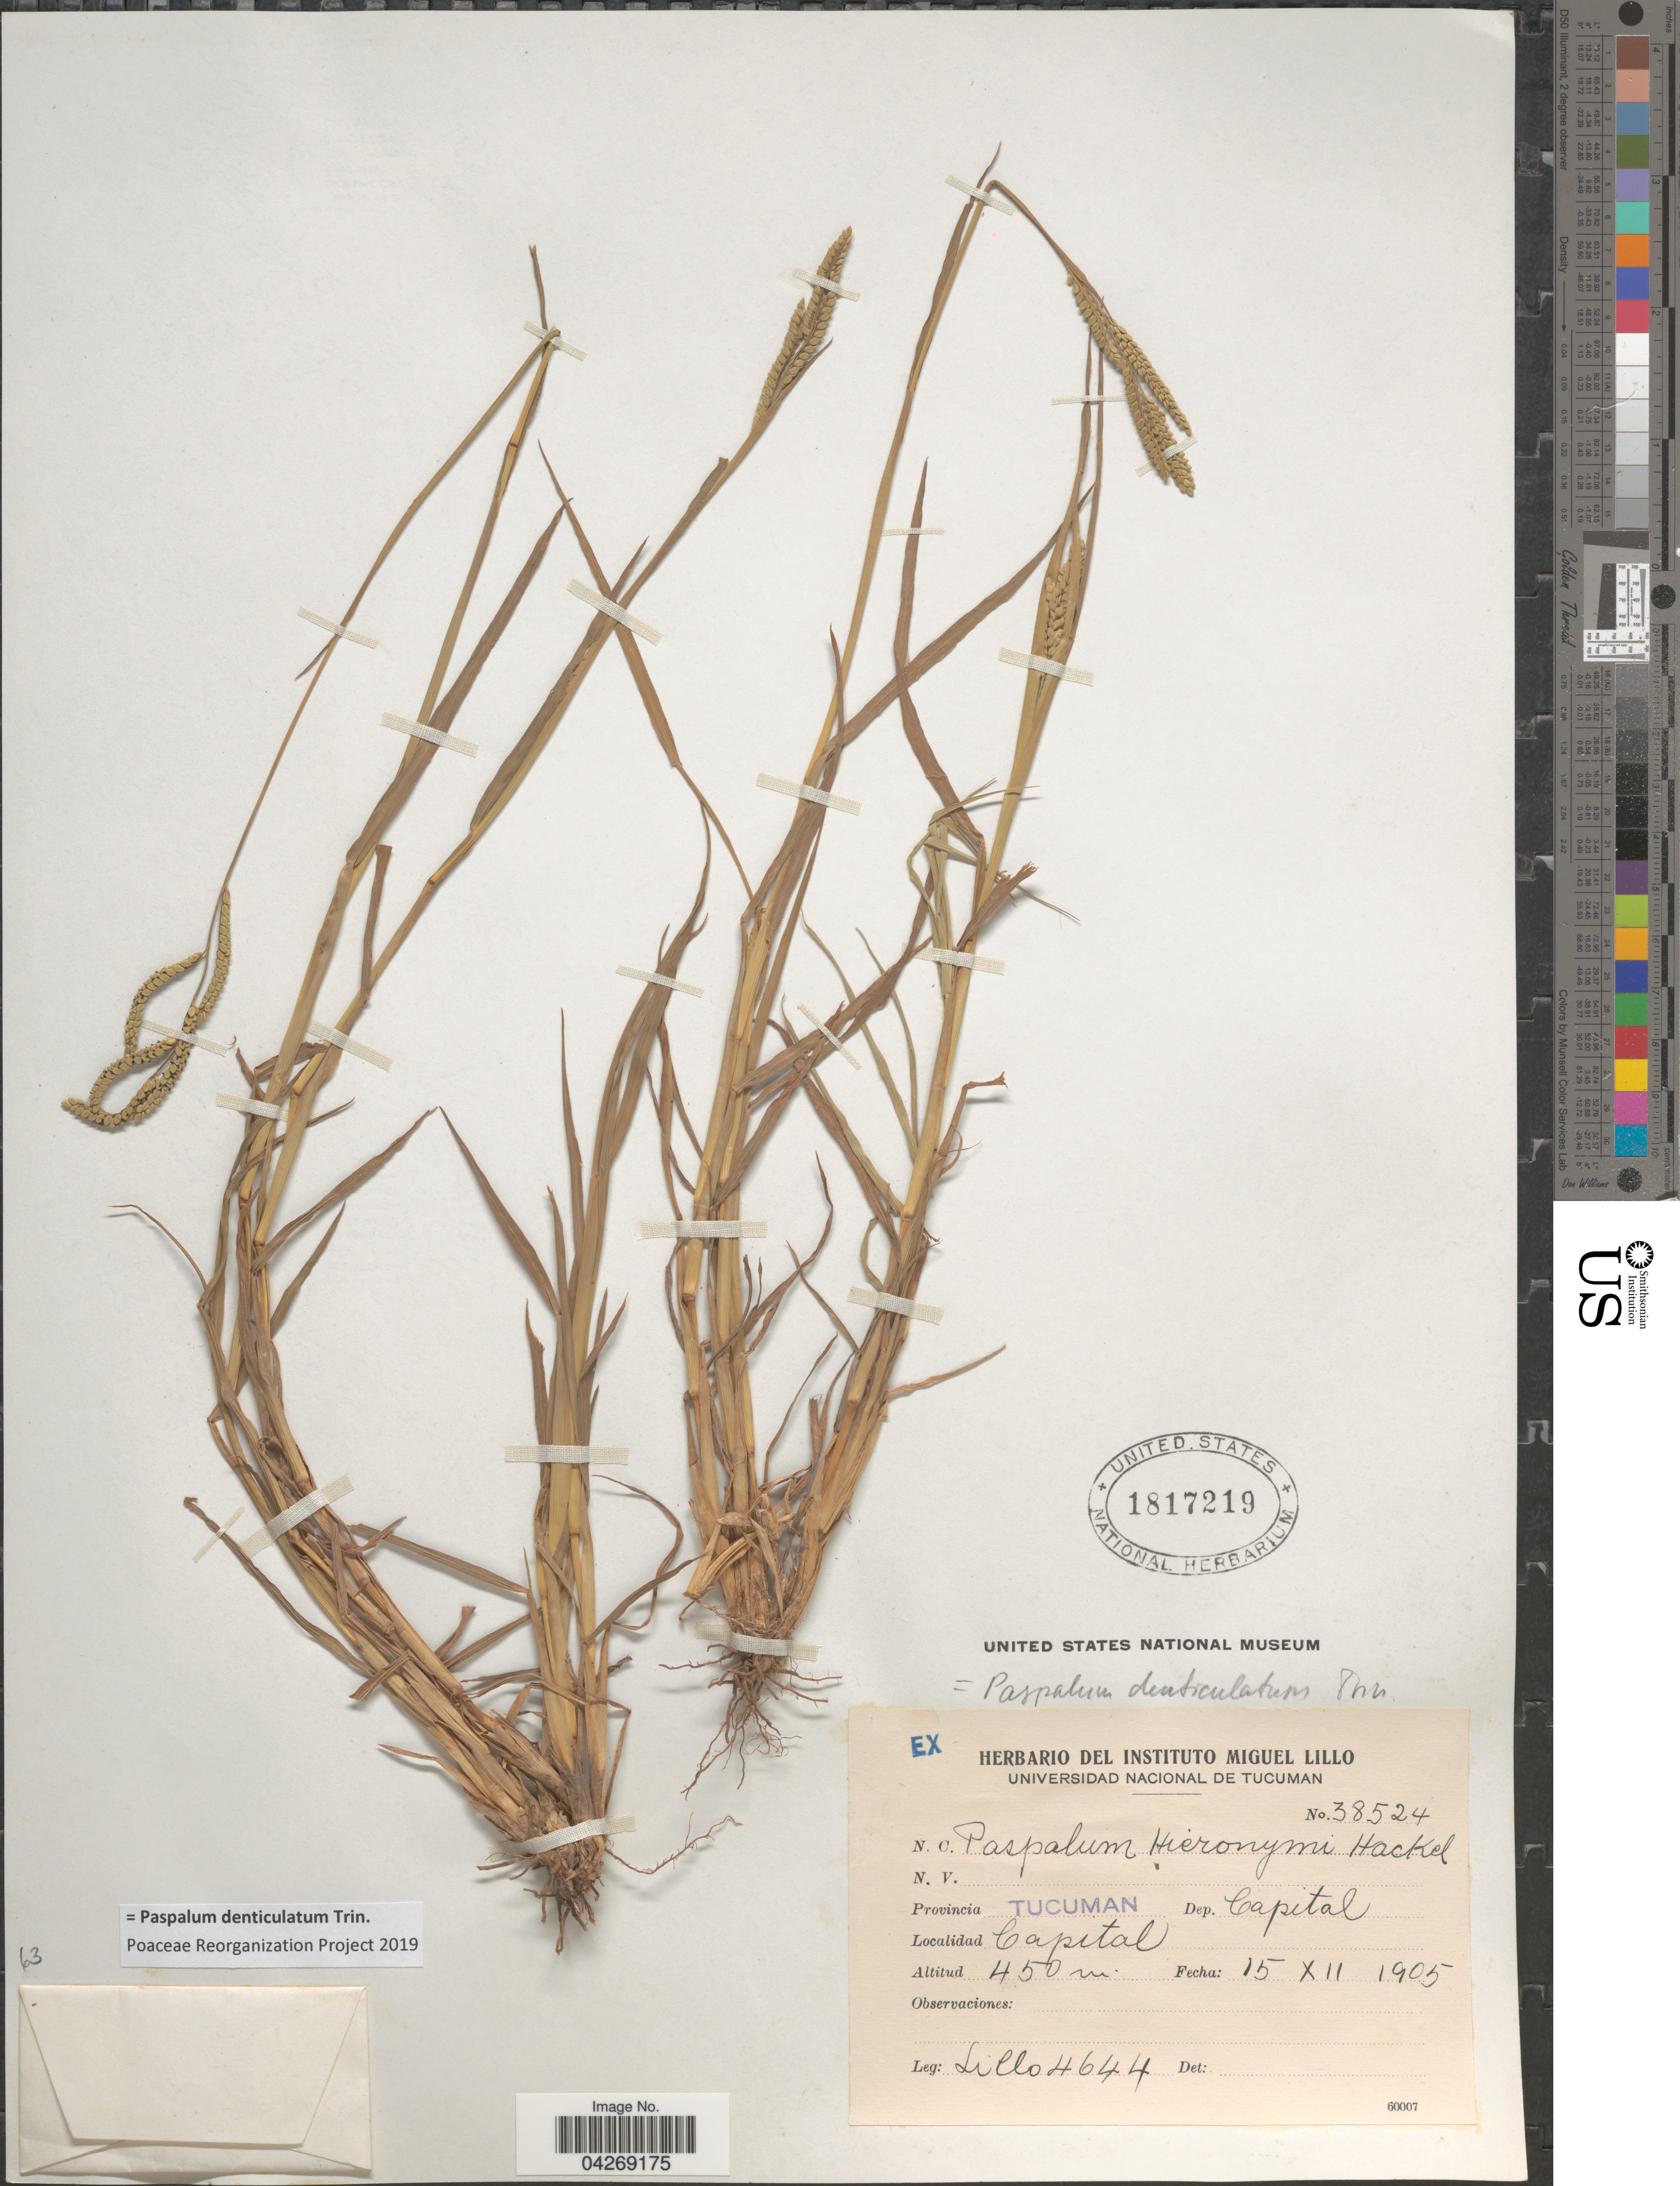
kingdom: Plantae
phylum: Tracheophyta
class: Liliopsida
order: Poales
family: Poaceae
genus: Paspalum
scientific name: Paspalum denticulatum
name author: Trin.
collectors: M. Lillo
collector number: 4644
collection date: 1905-12-15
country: Argentina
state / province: Tucuman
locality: Dep. Capital. Capital.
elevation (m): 450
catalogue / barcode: US 1817219